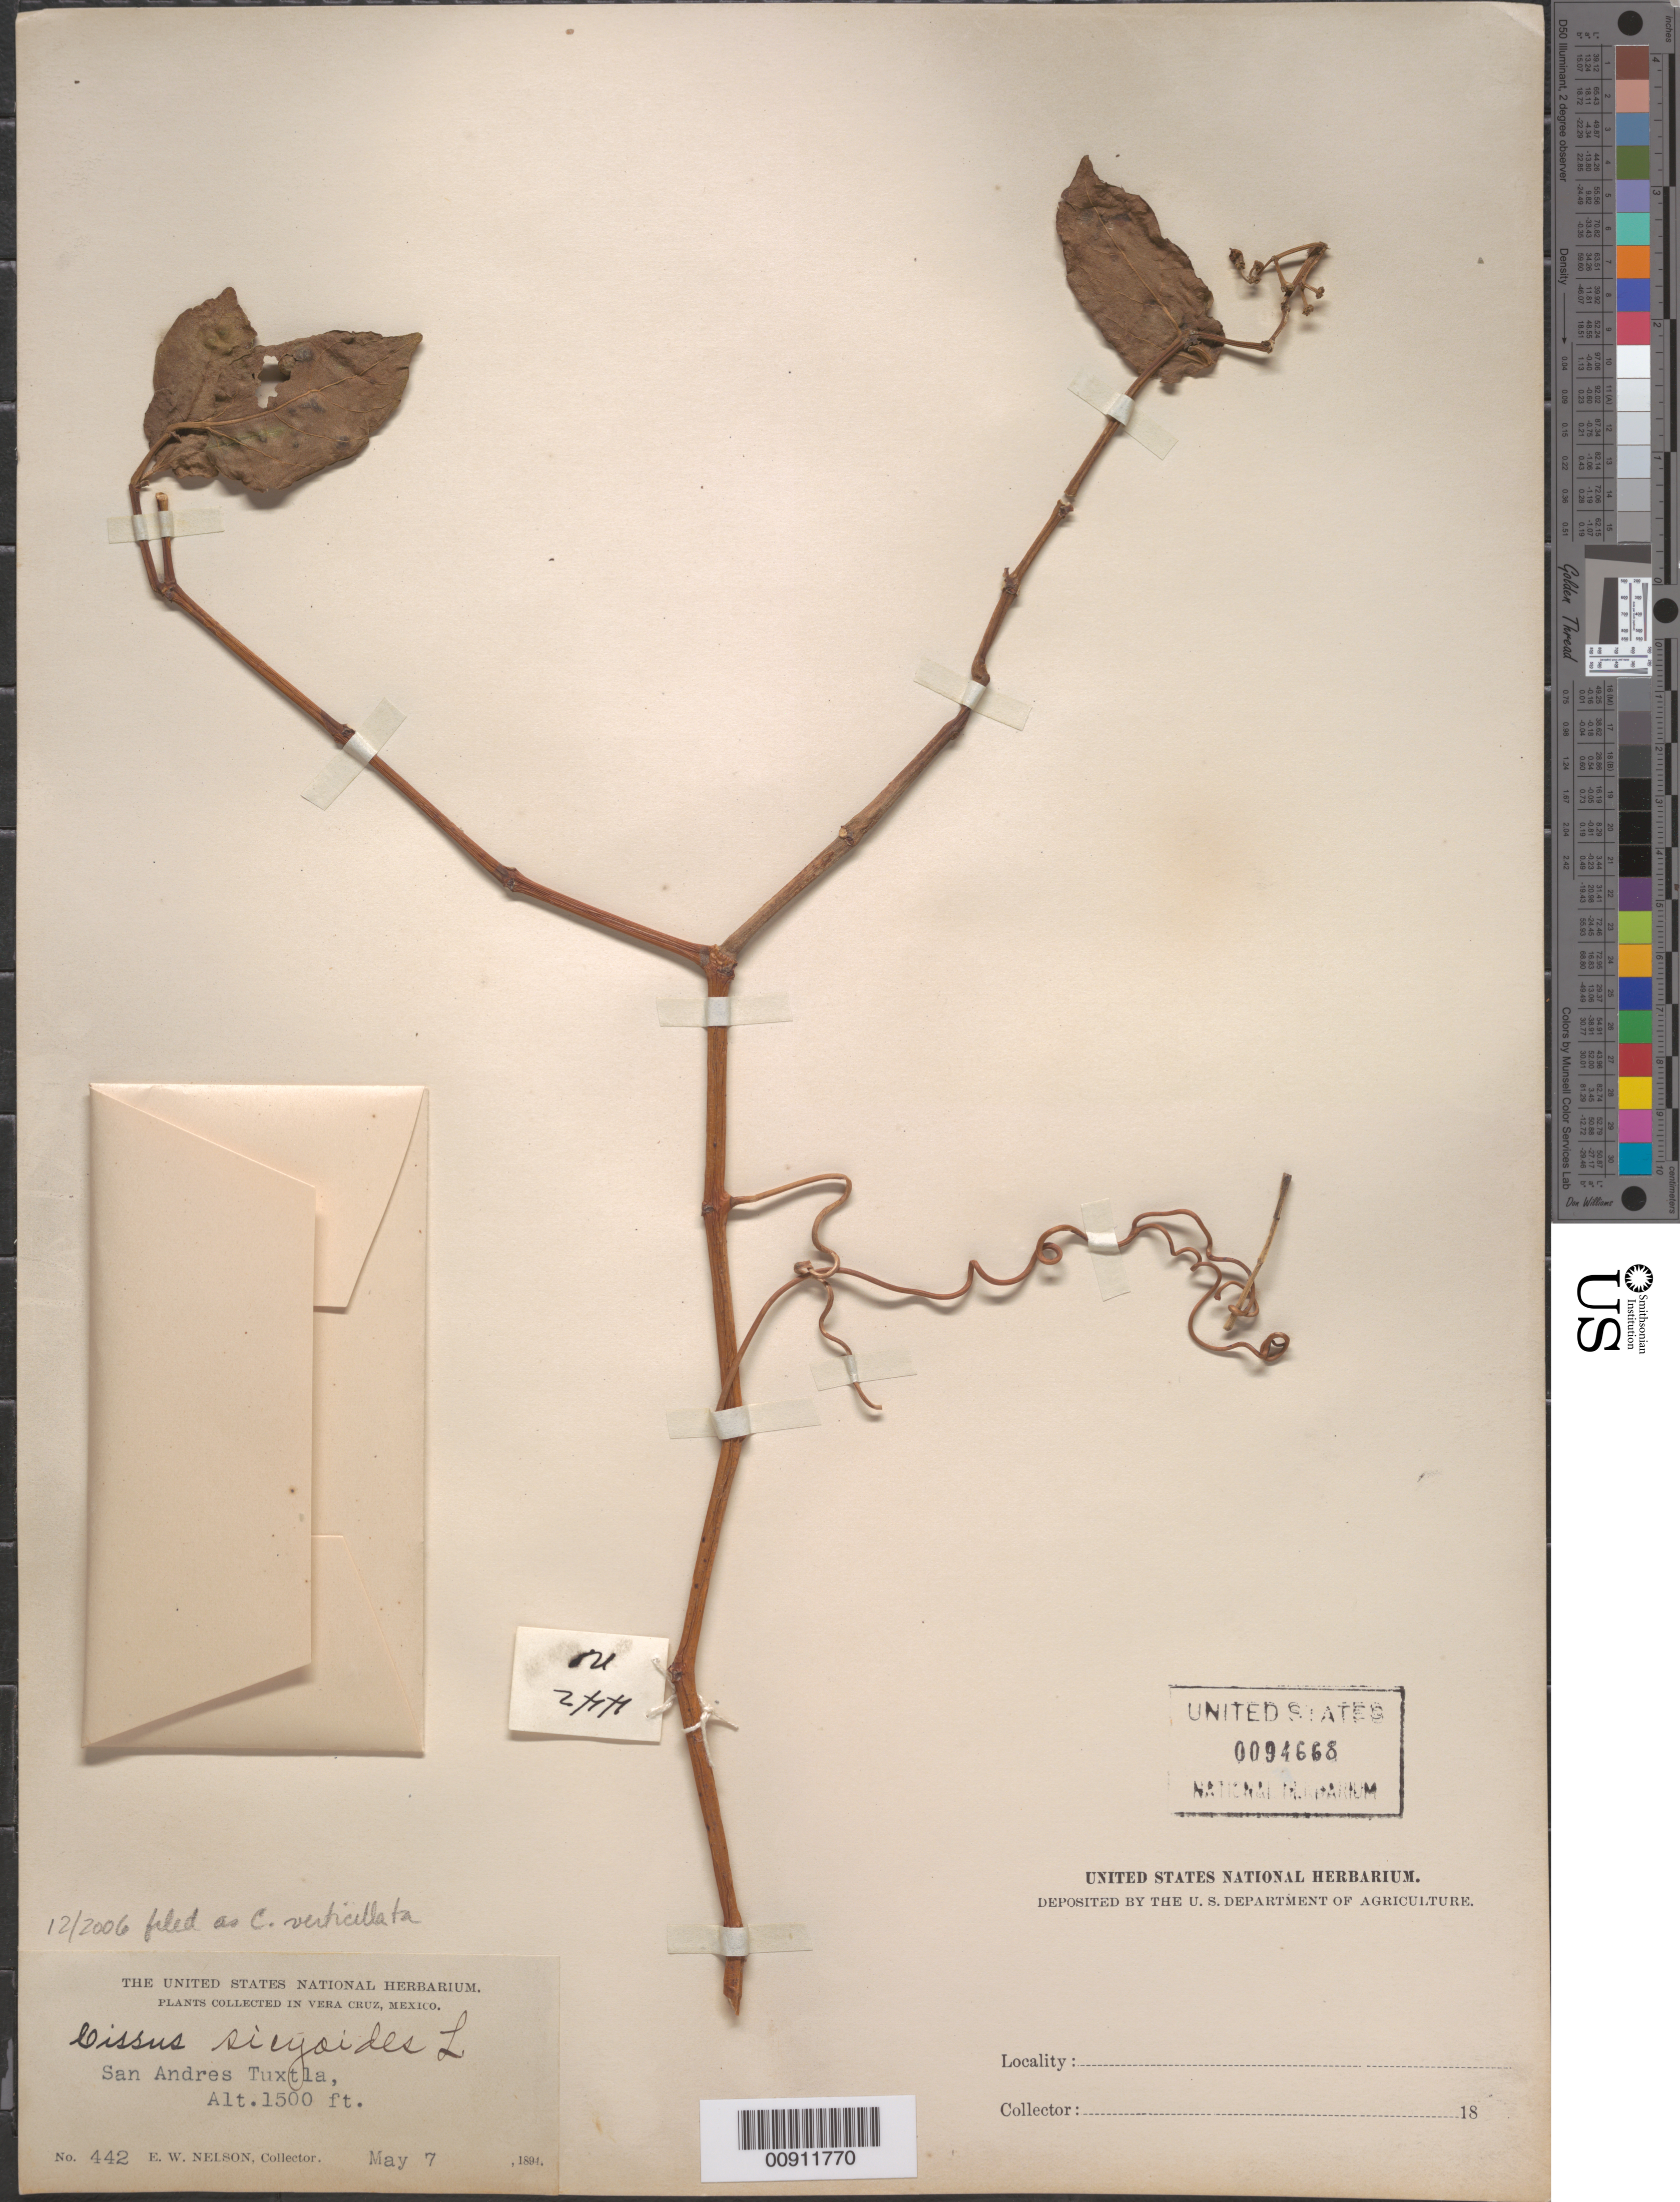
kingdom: Plantae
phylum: Tracheophyta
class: Magnoliopsida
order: Vitales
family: Vitaceae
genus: Cissus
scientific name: Cissus verticillata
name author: (L.) Nicolson & C.E. Jarvis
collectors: E. W. Nelson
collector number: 442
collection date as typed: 07 May 1894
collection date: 1894-05-07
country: Mexico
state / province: Veracruz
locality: San Andres Tuxtla, Veracruz.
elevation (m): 457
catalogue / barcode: US 94668